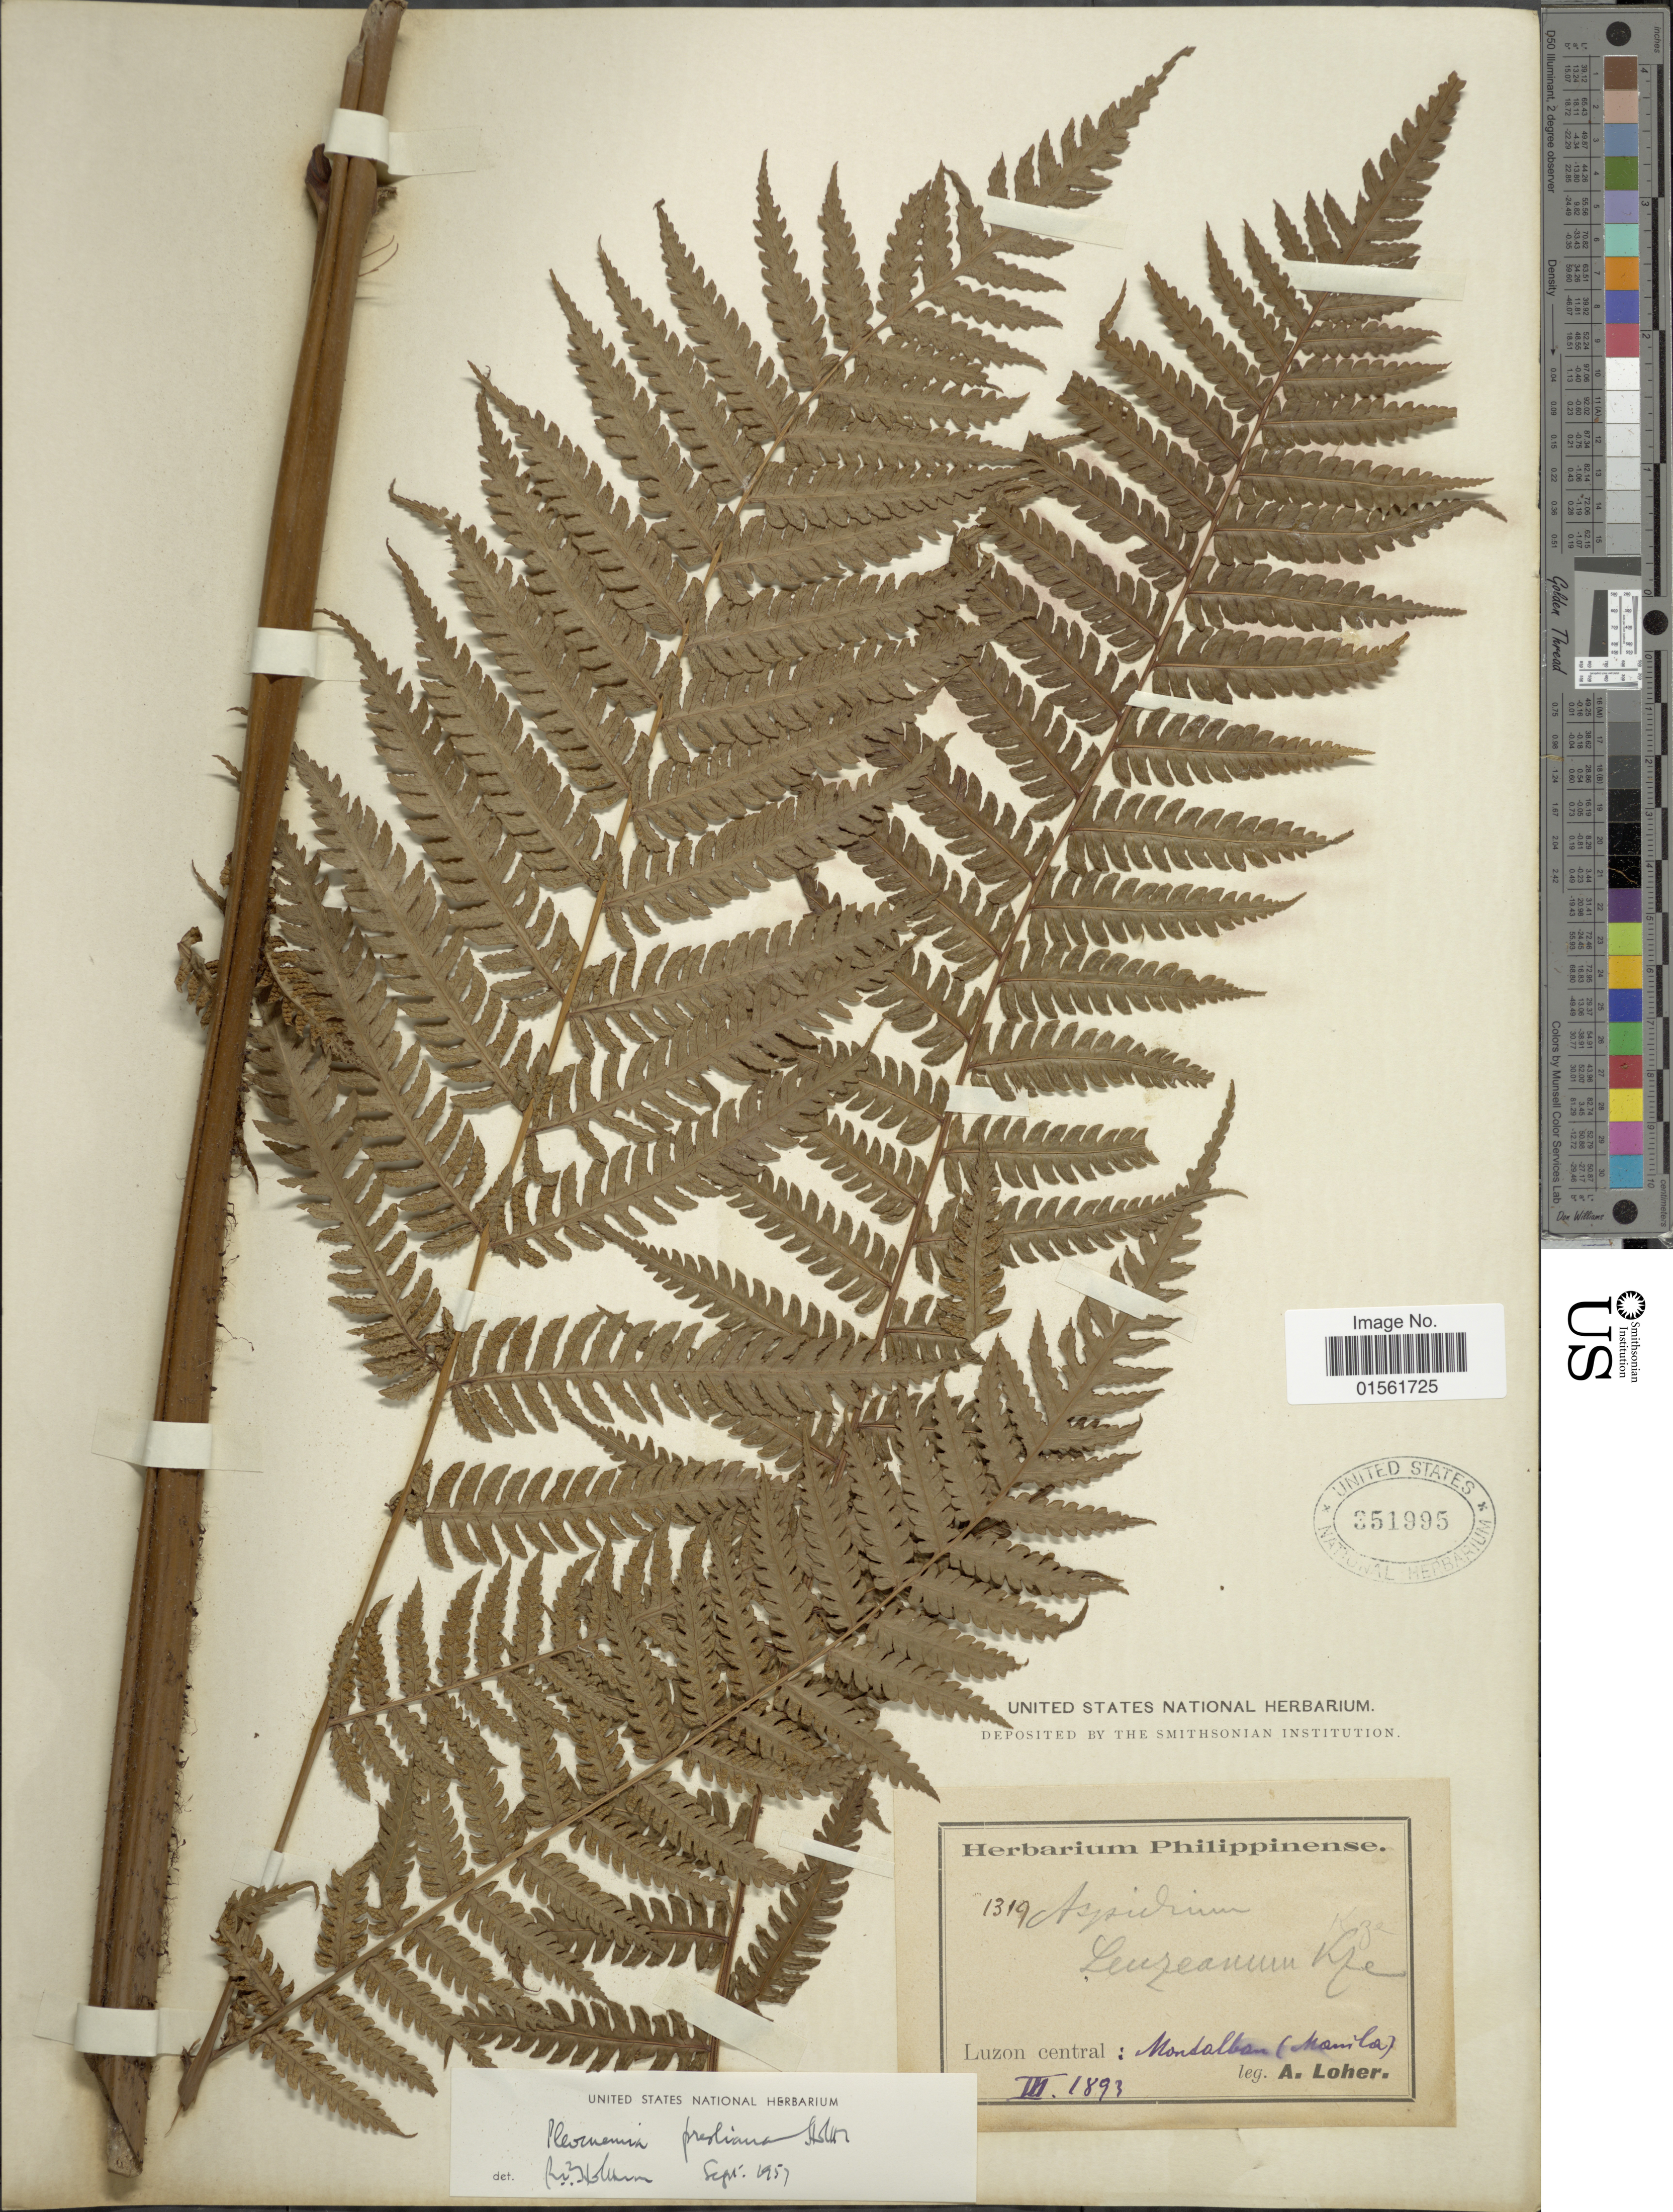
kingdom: Plantae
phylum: Tracheophyta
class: Polypodiopsida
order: Polypodiales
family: Dryopteridaceae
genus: Pleocnemia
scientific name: Pleocnemia presliana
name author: Holttum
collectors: A. Loher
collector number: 1319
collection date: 1893-03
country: Philippines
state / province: Central Luzon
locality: Montalban (Moniba)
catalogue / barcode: US 351995